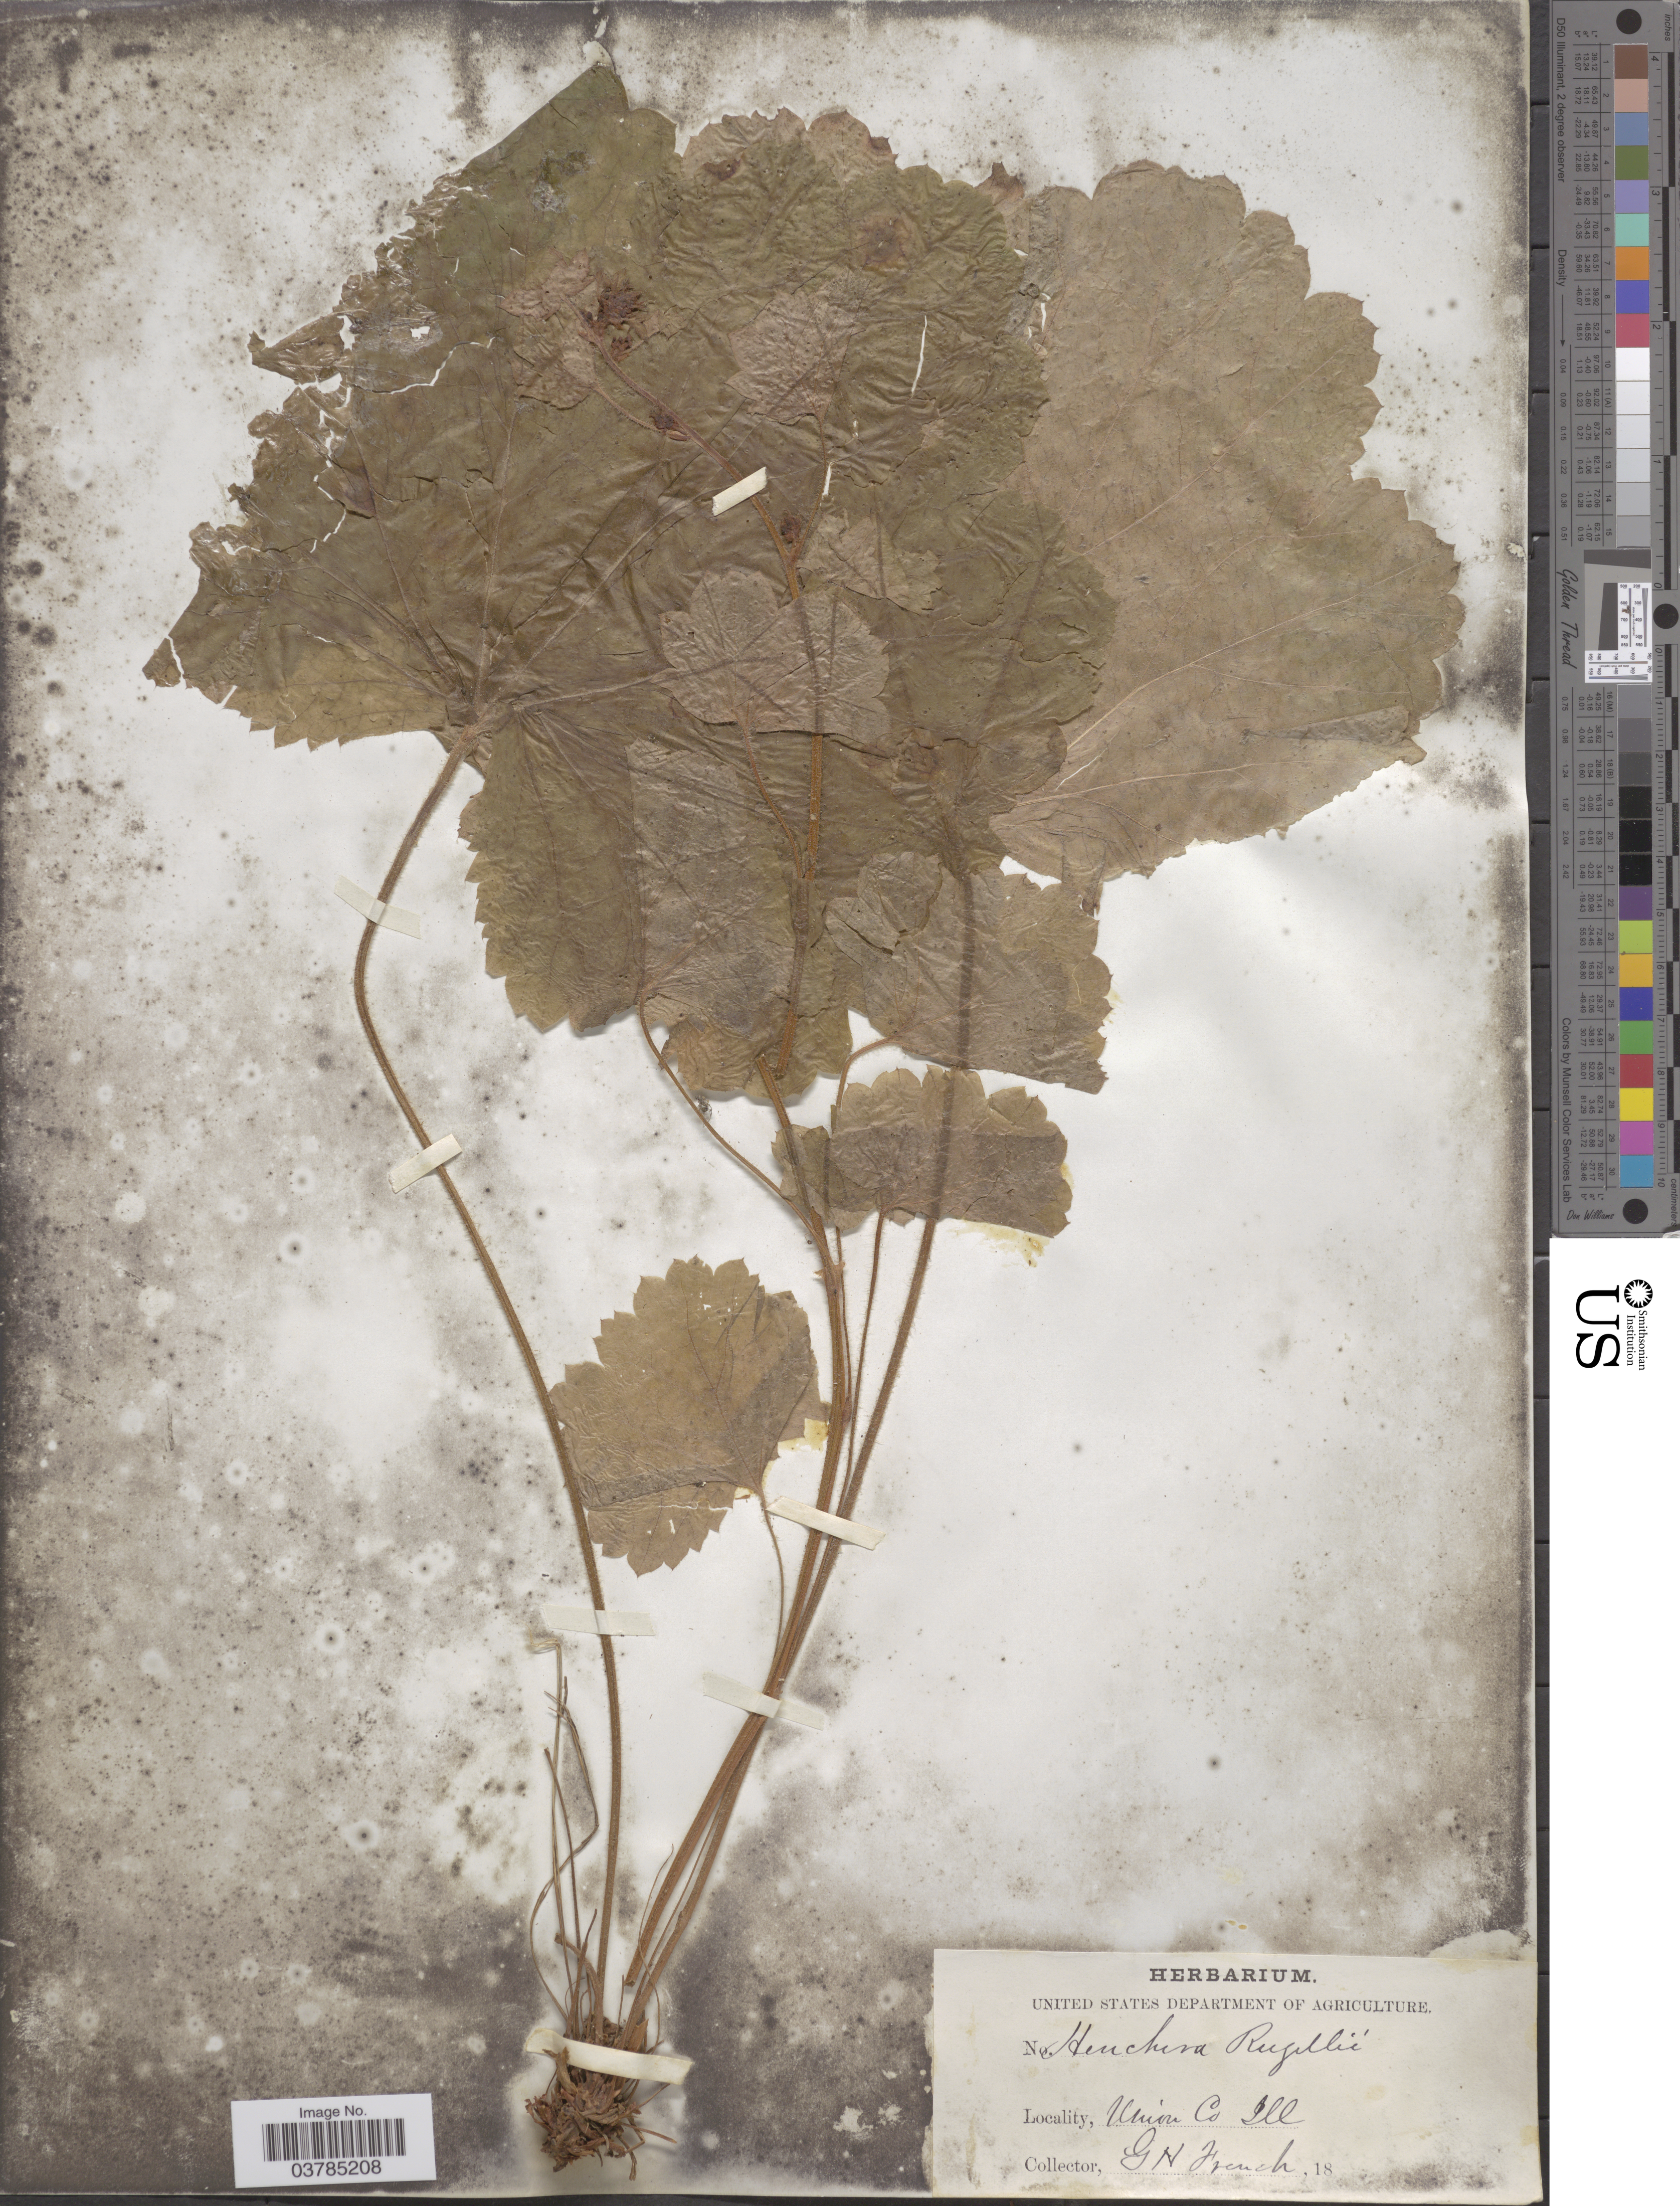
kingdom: Plantae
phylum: Tracheophyta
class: Magnoliopsida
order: Saxifragales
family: Saxifragaceae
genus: Heuchera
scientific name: Heuchera rugelii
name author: Shuttlew. ex Kunze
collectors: G. H. French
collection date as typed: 18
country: United States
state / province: Illinois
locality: Union Co.